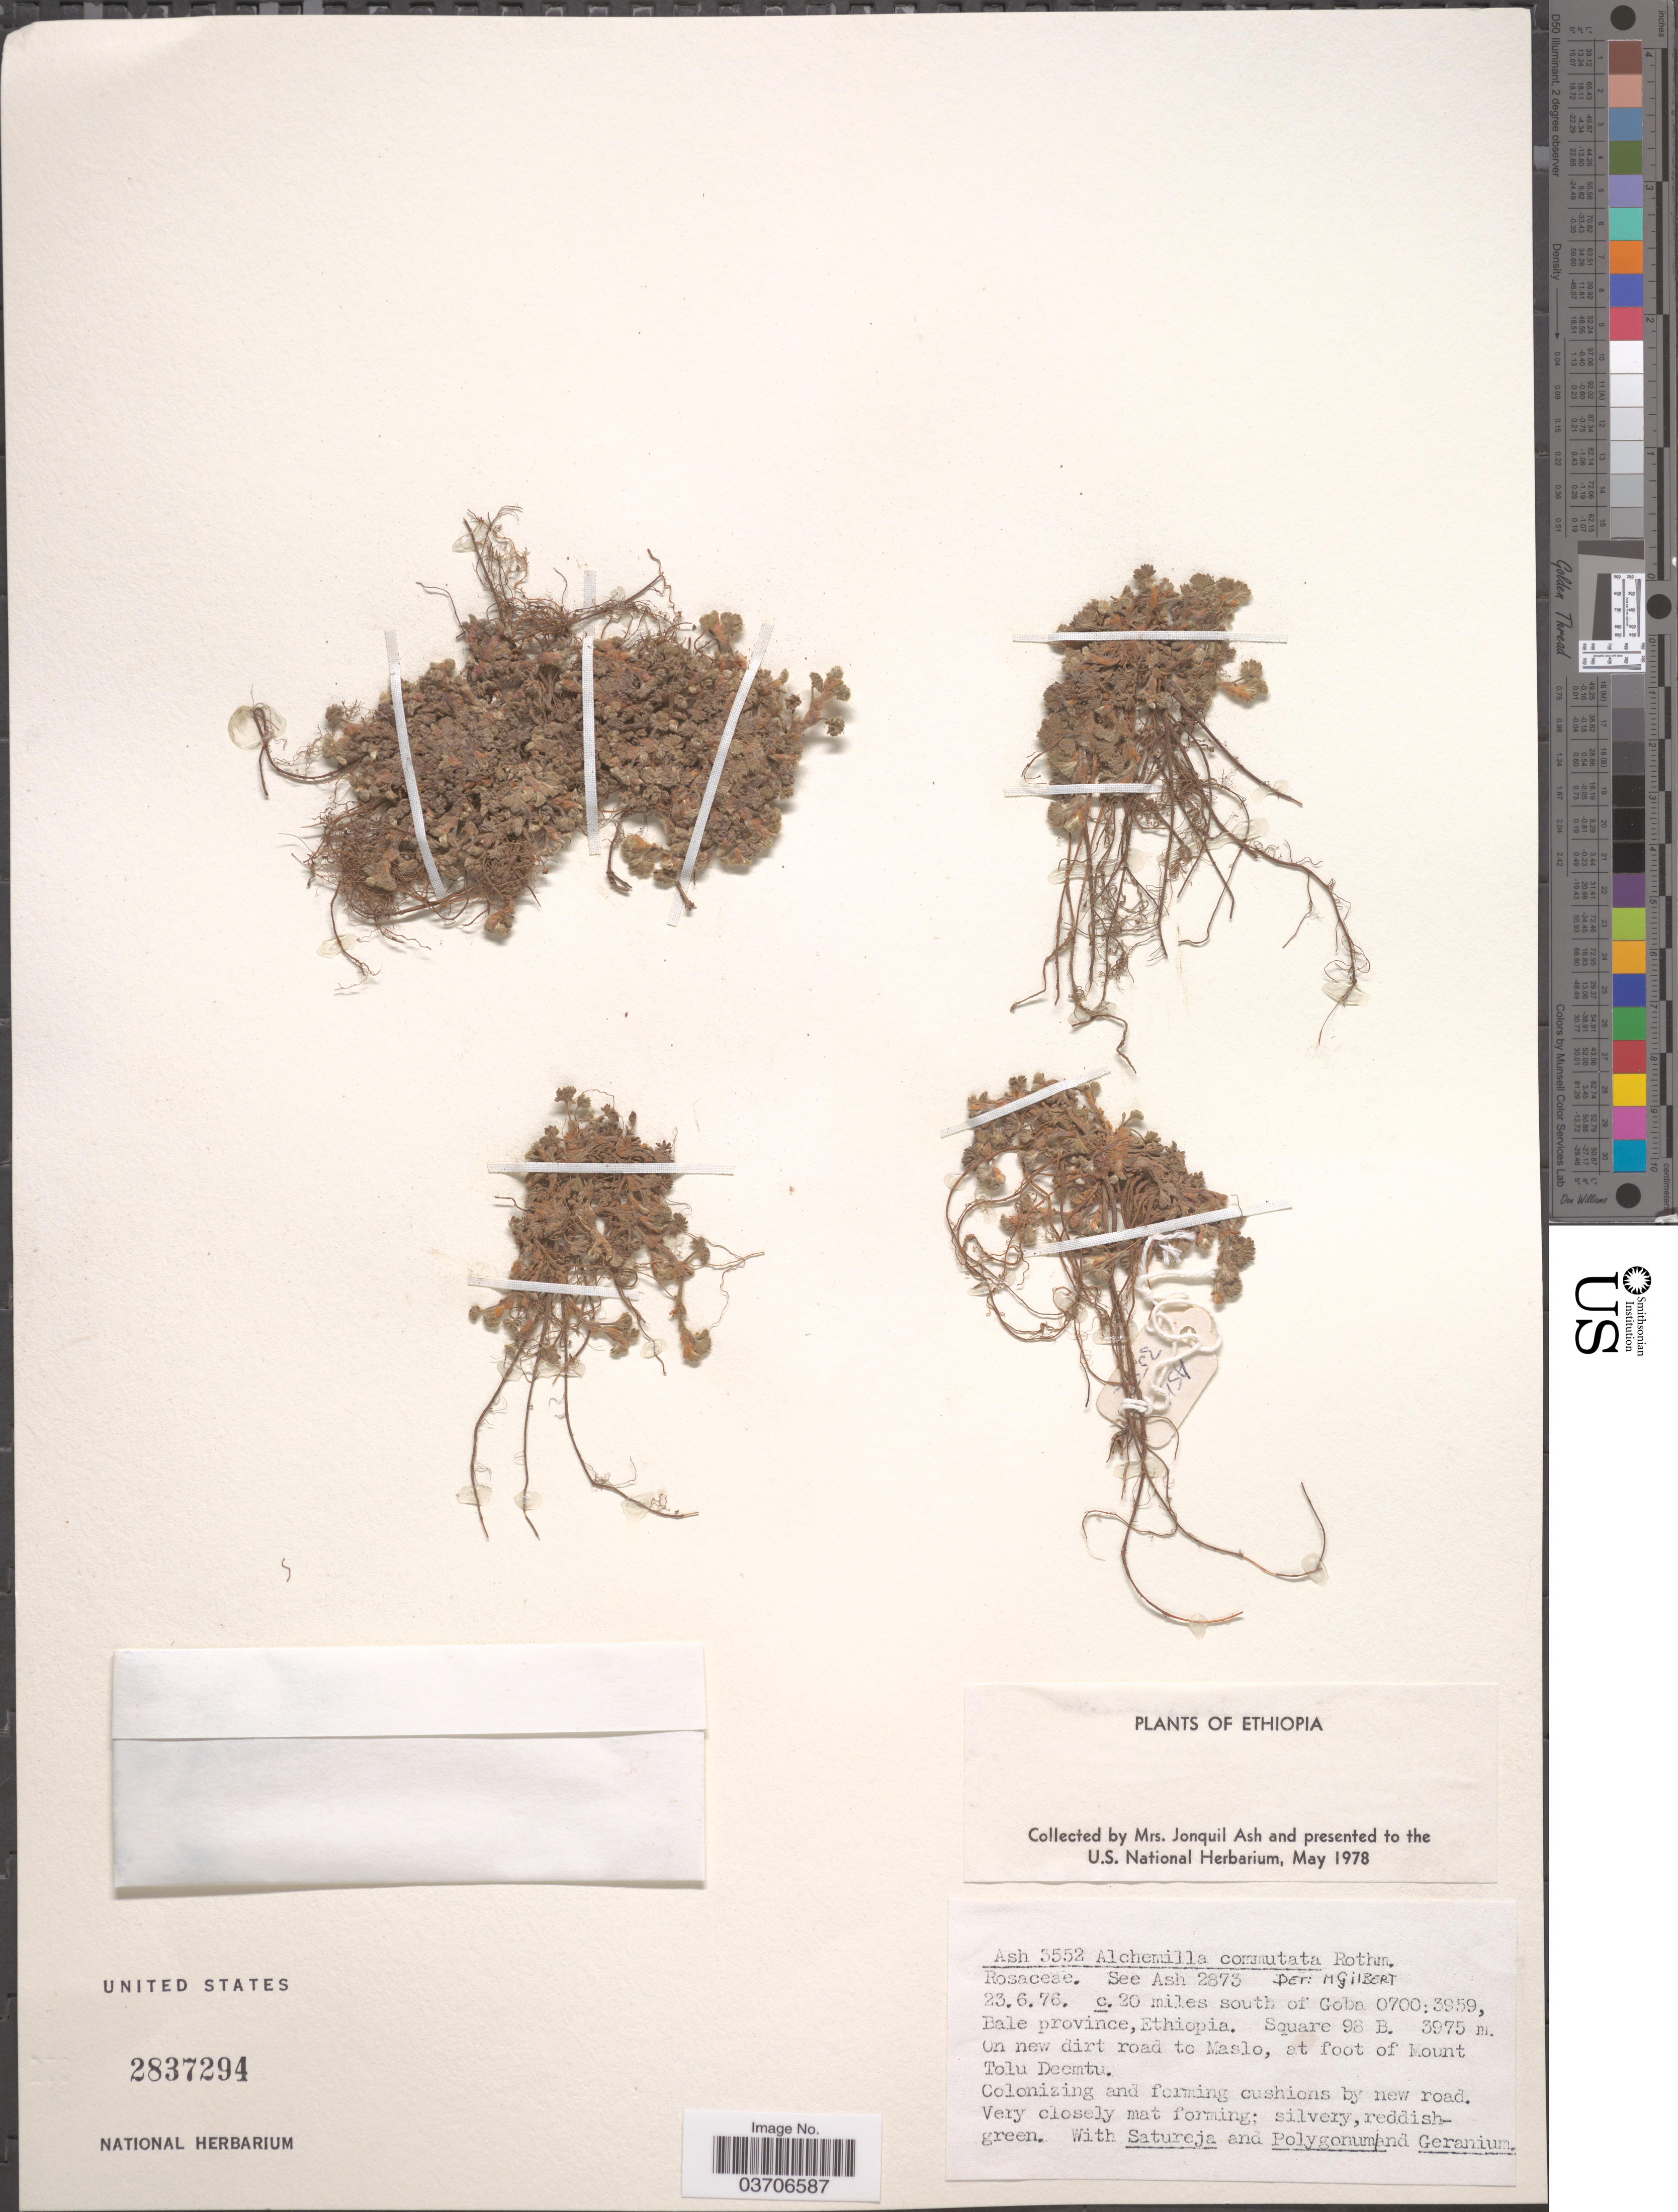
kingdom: Plantae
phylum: Tracheophyta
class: Magnoliopsida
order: Rosales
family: Rosaceae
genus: Alchemilla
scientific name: Alchemilla commutata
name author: Rothm.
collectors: J. Ash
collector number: Ash 3552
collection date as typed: Transcribed d/m/y: 23/6/76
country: Ethiopia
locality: C.20 km south of Goba 0700:3959, Bale province. Square 98 B [unsure placement]. On new dirt road to Maslo, at foot of Mount Tolu Deemtu.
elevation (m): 3975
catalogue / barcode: US 2837294